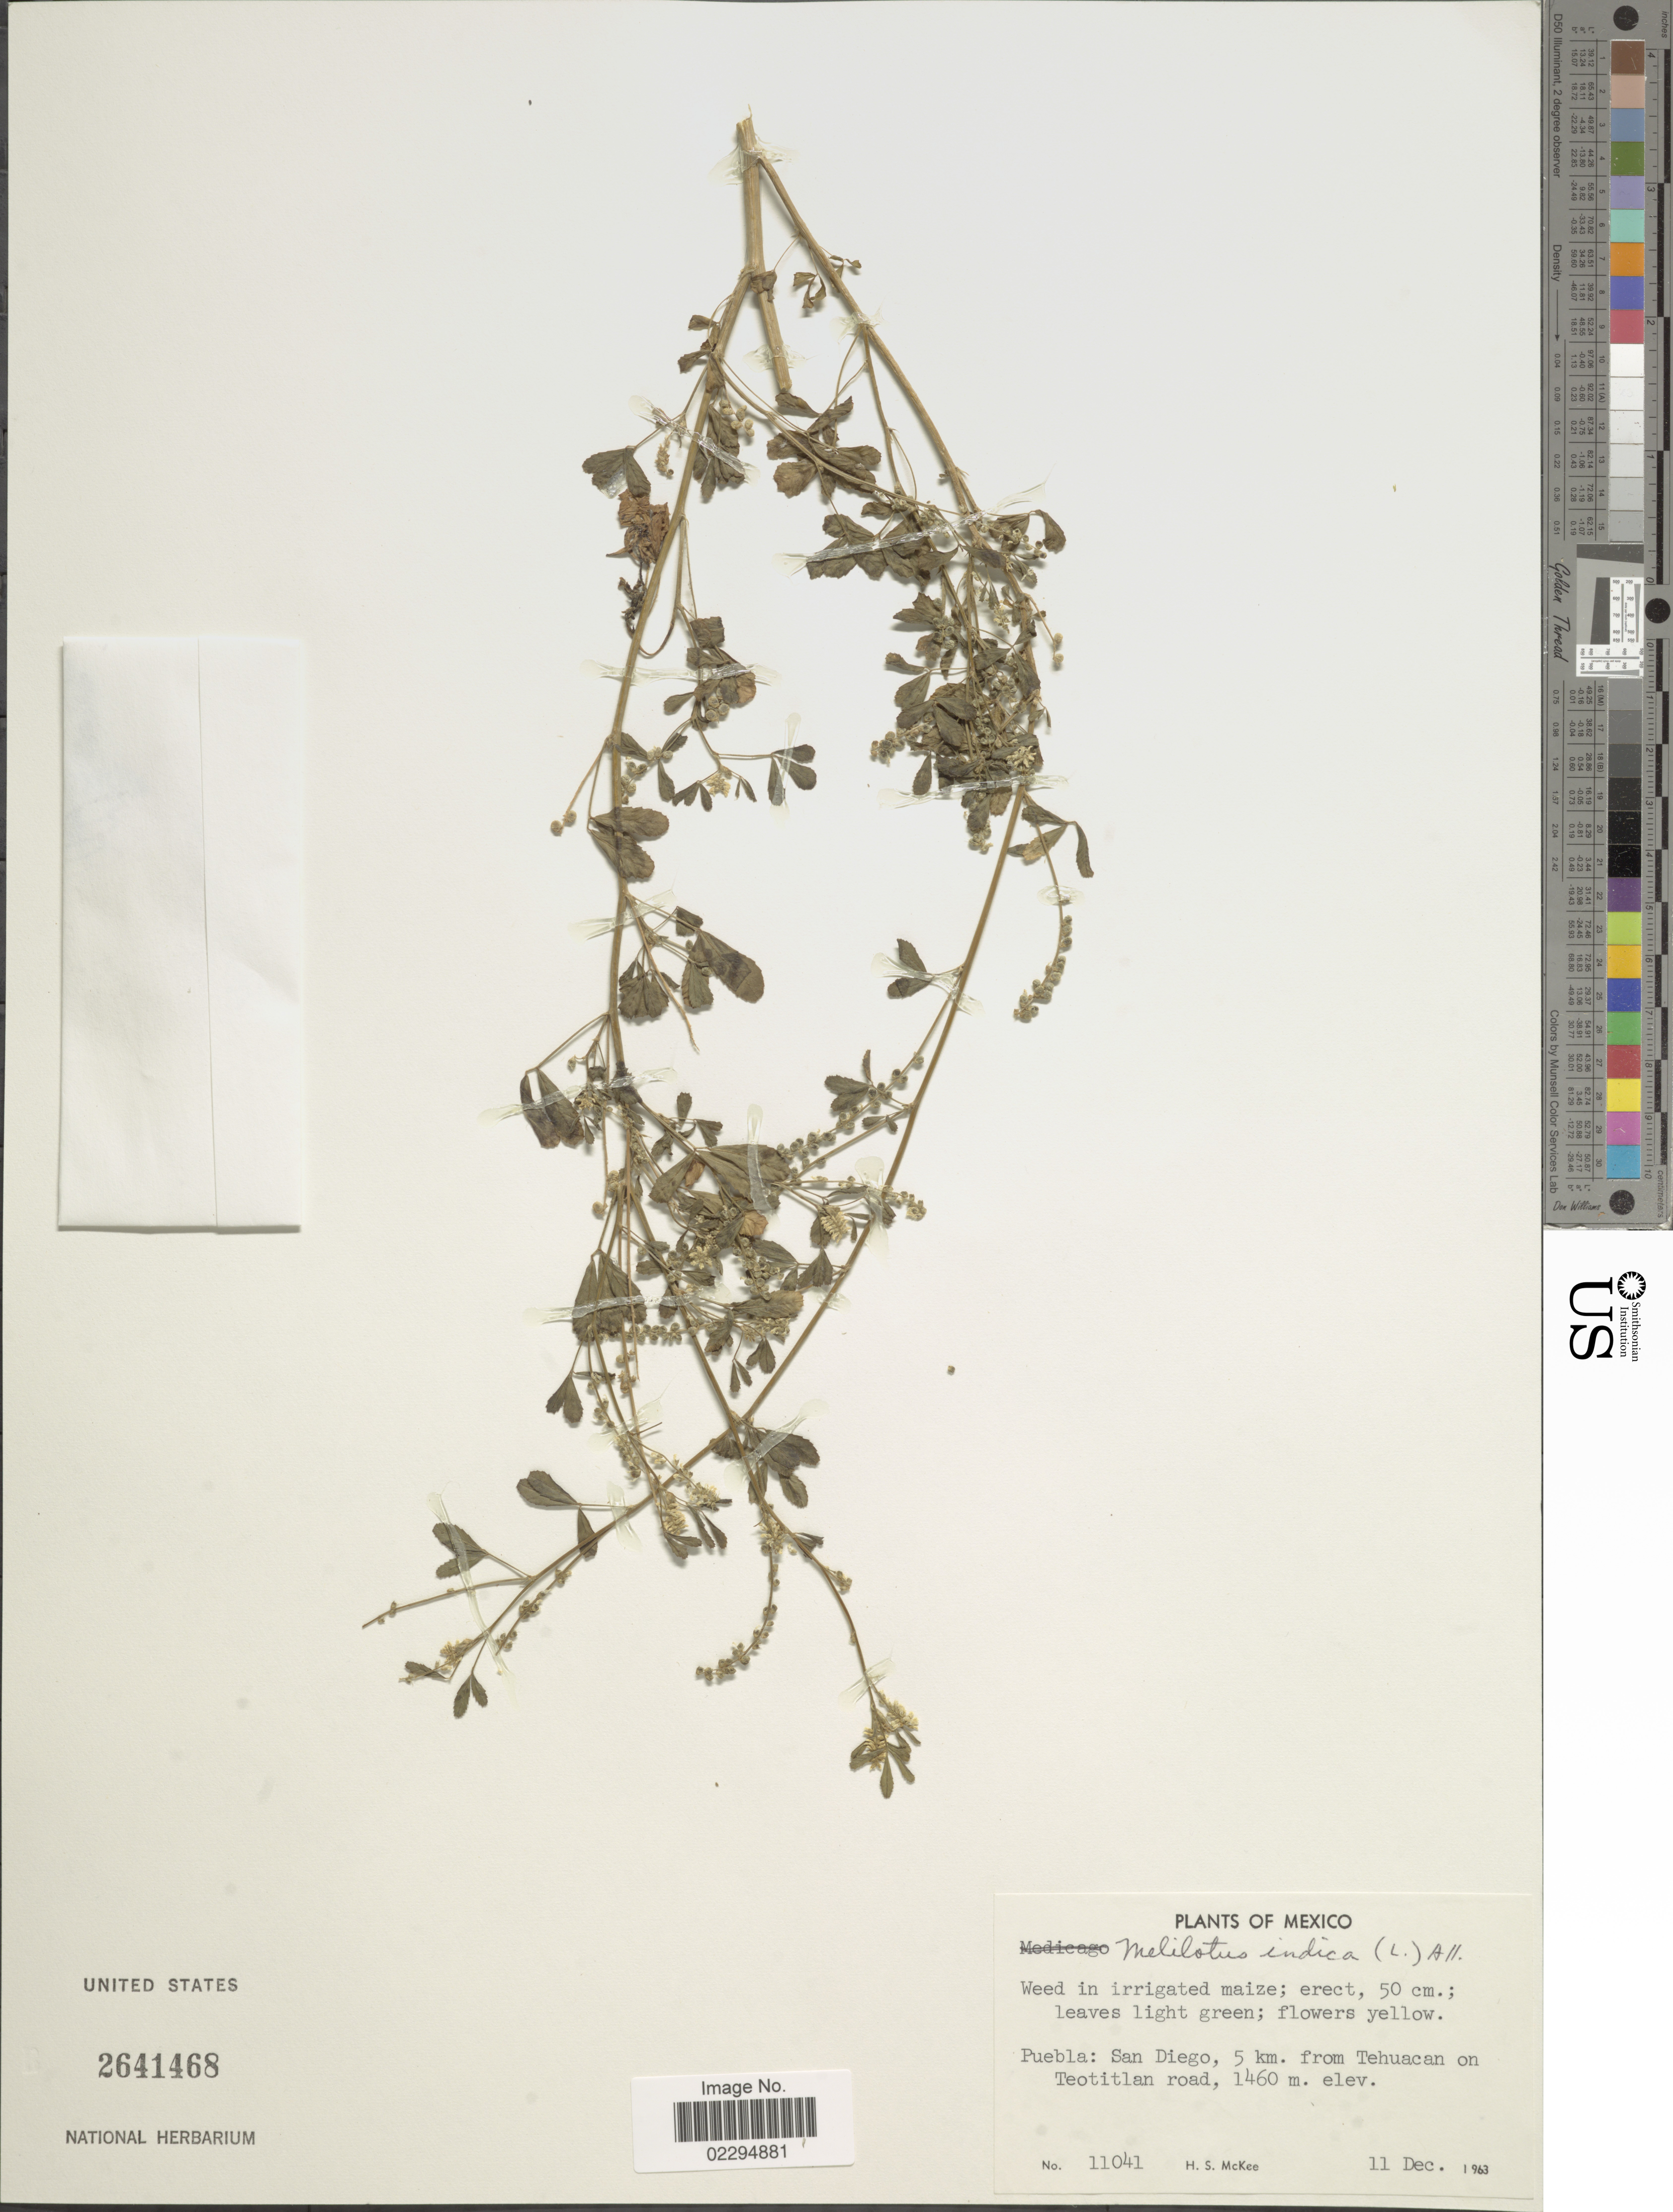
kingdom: Plantae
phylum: Tracheophyta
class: Magnoliopsida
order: Fabales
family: Fabaceae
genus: Melilotus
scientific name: Melilotus indicus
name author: (L.) All.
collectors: H. S. McKee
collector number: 11041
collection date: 1963-12-11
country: Mexico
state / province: Puebla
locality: San Diego, 5 km. from Tehuacan on Teotitlan road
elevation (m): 1460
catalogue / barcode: US 2641468